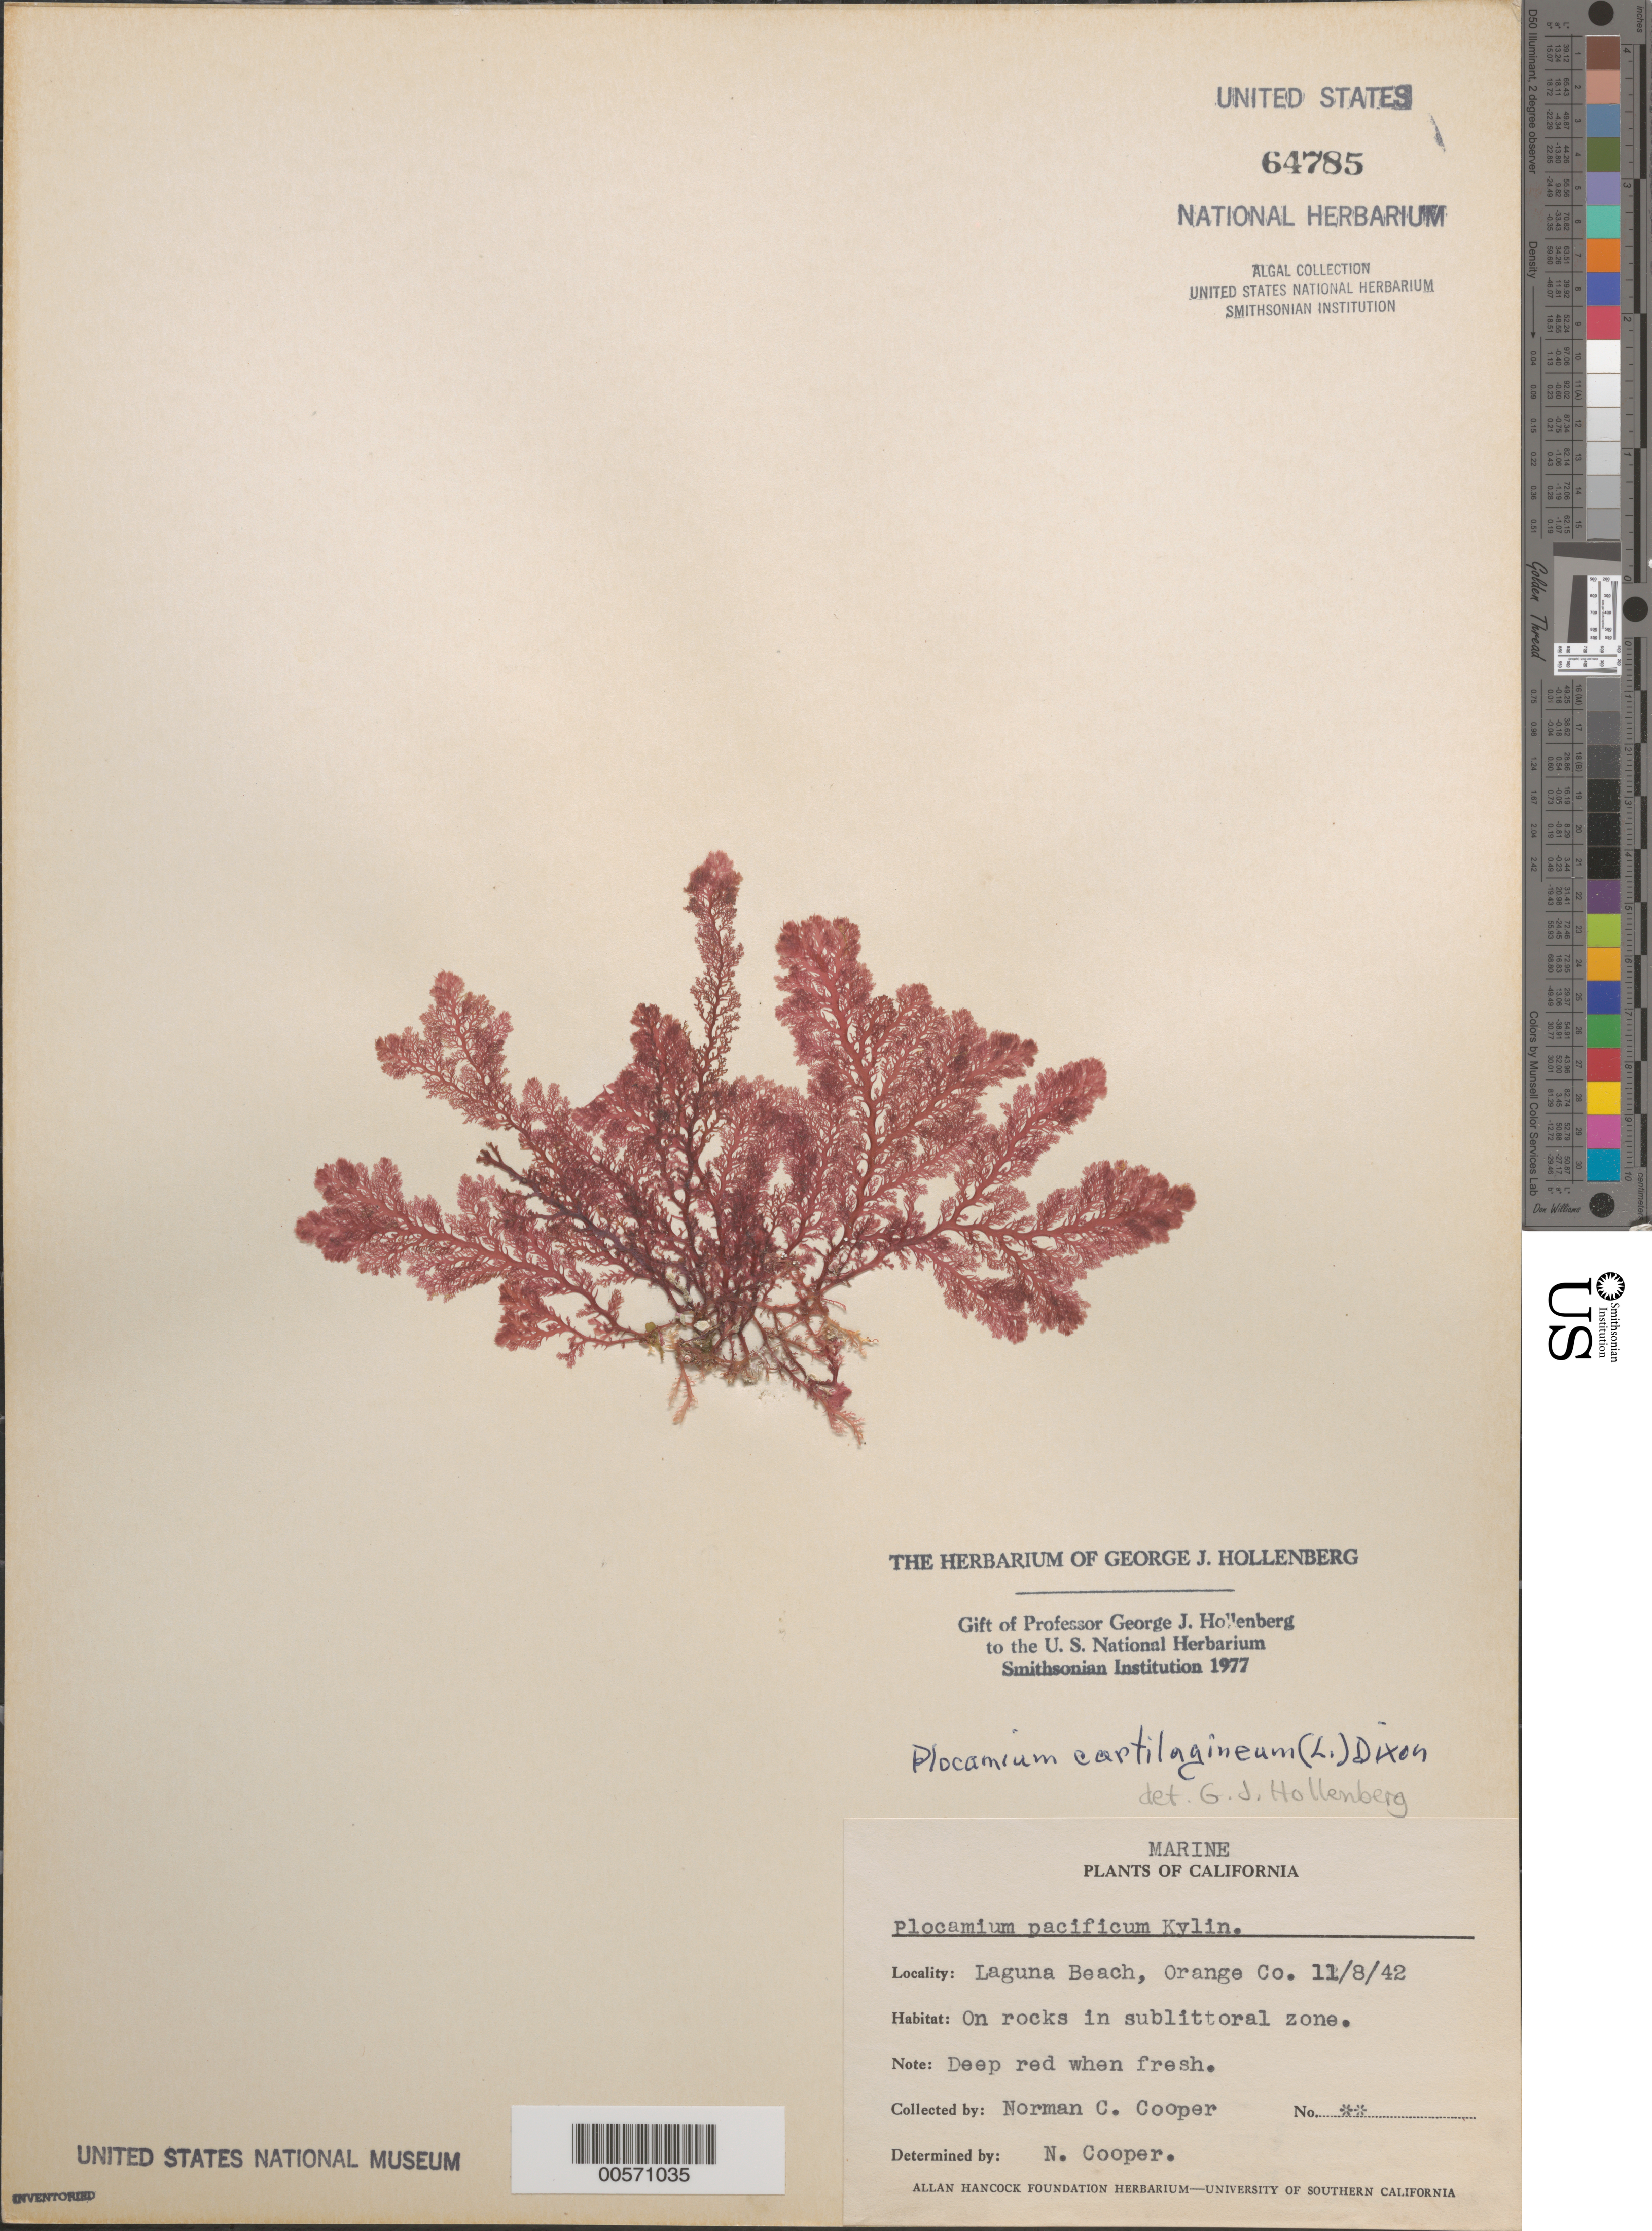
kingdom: Plantae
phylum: Rhodophyta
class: Florideophyceae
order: Plocamiales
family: Plocamiaceae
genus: Plocamium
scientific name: Plocamium cartilagineum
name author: (L.) P.S. Dixon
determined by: Hollenberg, George J.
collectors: N. Cooper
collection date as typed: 08 Nov 1942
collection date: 1942-11-08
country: United States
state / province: California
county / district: Orange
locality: Laguna Beach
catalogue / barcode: US 64785